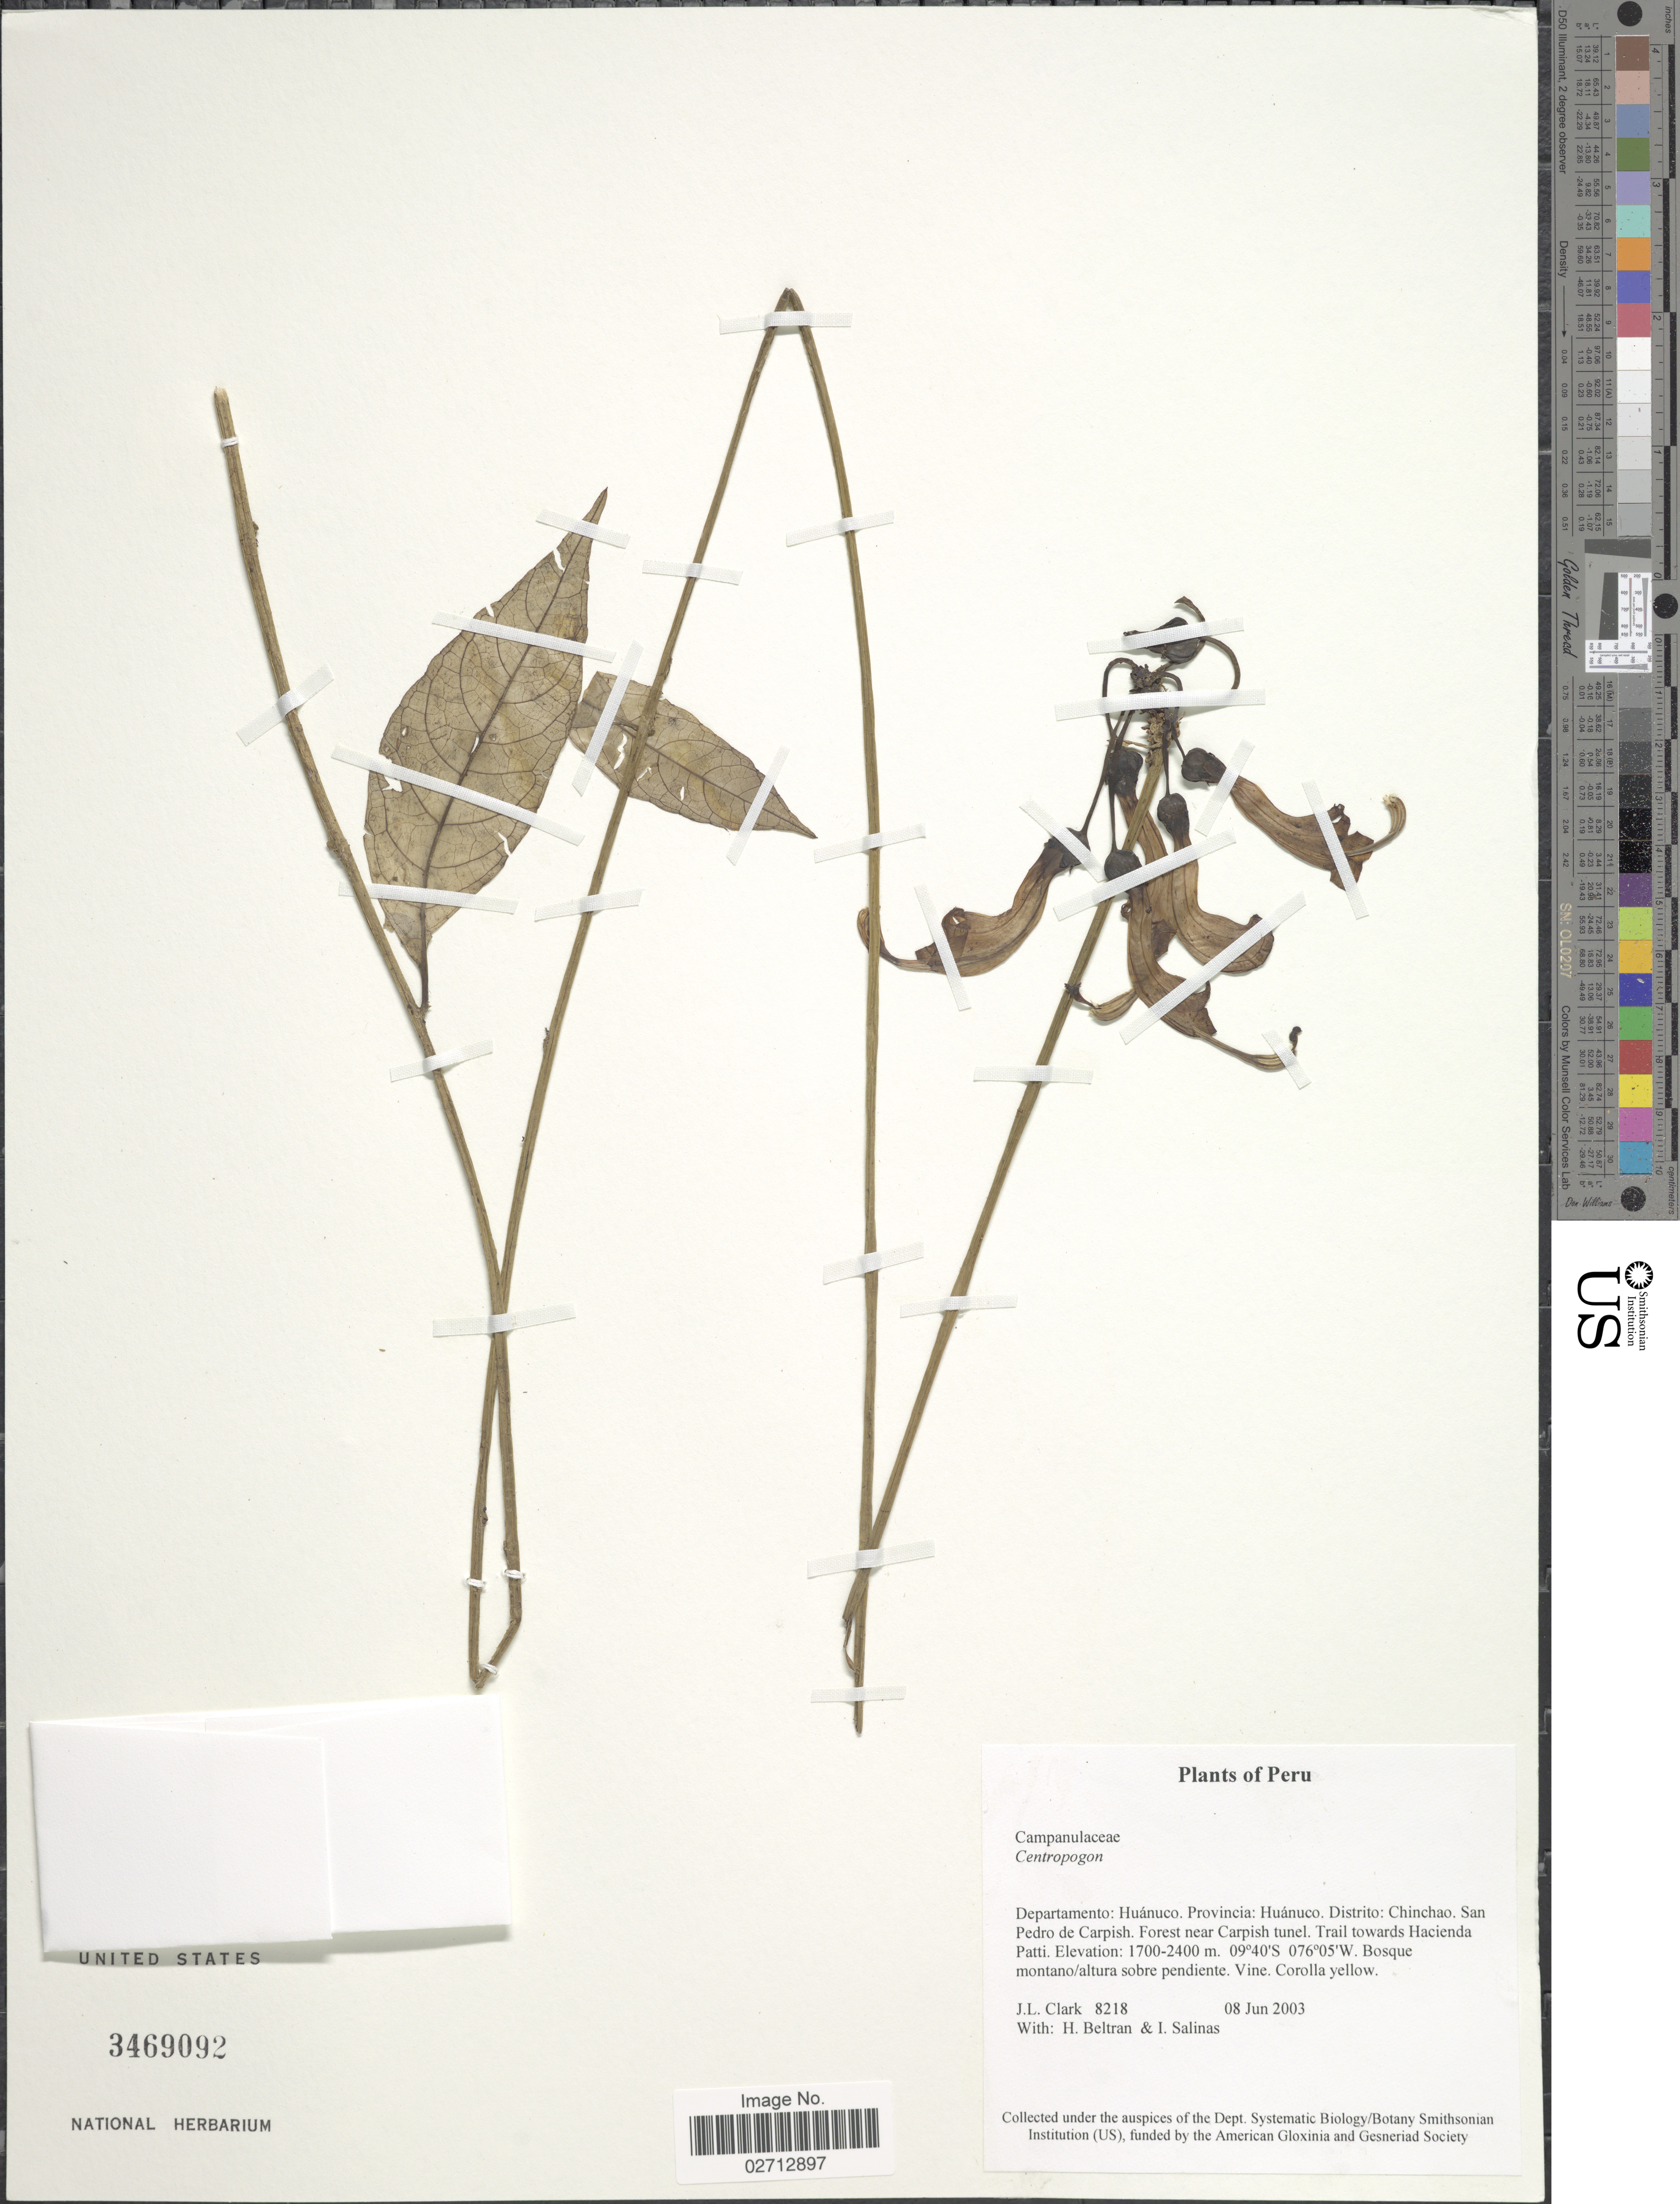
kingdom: Plantae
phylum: Tracheophyta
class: Magnoliopsida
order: Asterales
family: Campanulaceae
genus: Centropogon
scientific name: Centropogon pulcher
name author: Zahlbr.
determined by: Stein, B. A., Senior Director, Climate Adaptation and Resilience, National Wildlife Federation (UNITED STATES)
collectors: J. L. Clark, H. Beltran & I. Salinas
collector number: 8218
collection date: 2003-06-08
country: Peru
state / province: Huánuco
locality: Provincia: Huanuco. Distrito: Chinchao. San Pedro de Carpish. near Carpish tunel. Trail towards Hacienda Patti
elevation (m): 1700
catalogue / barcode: US 3469092